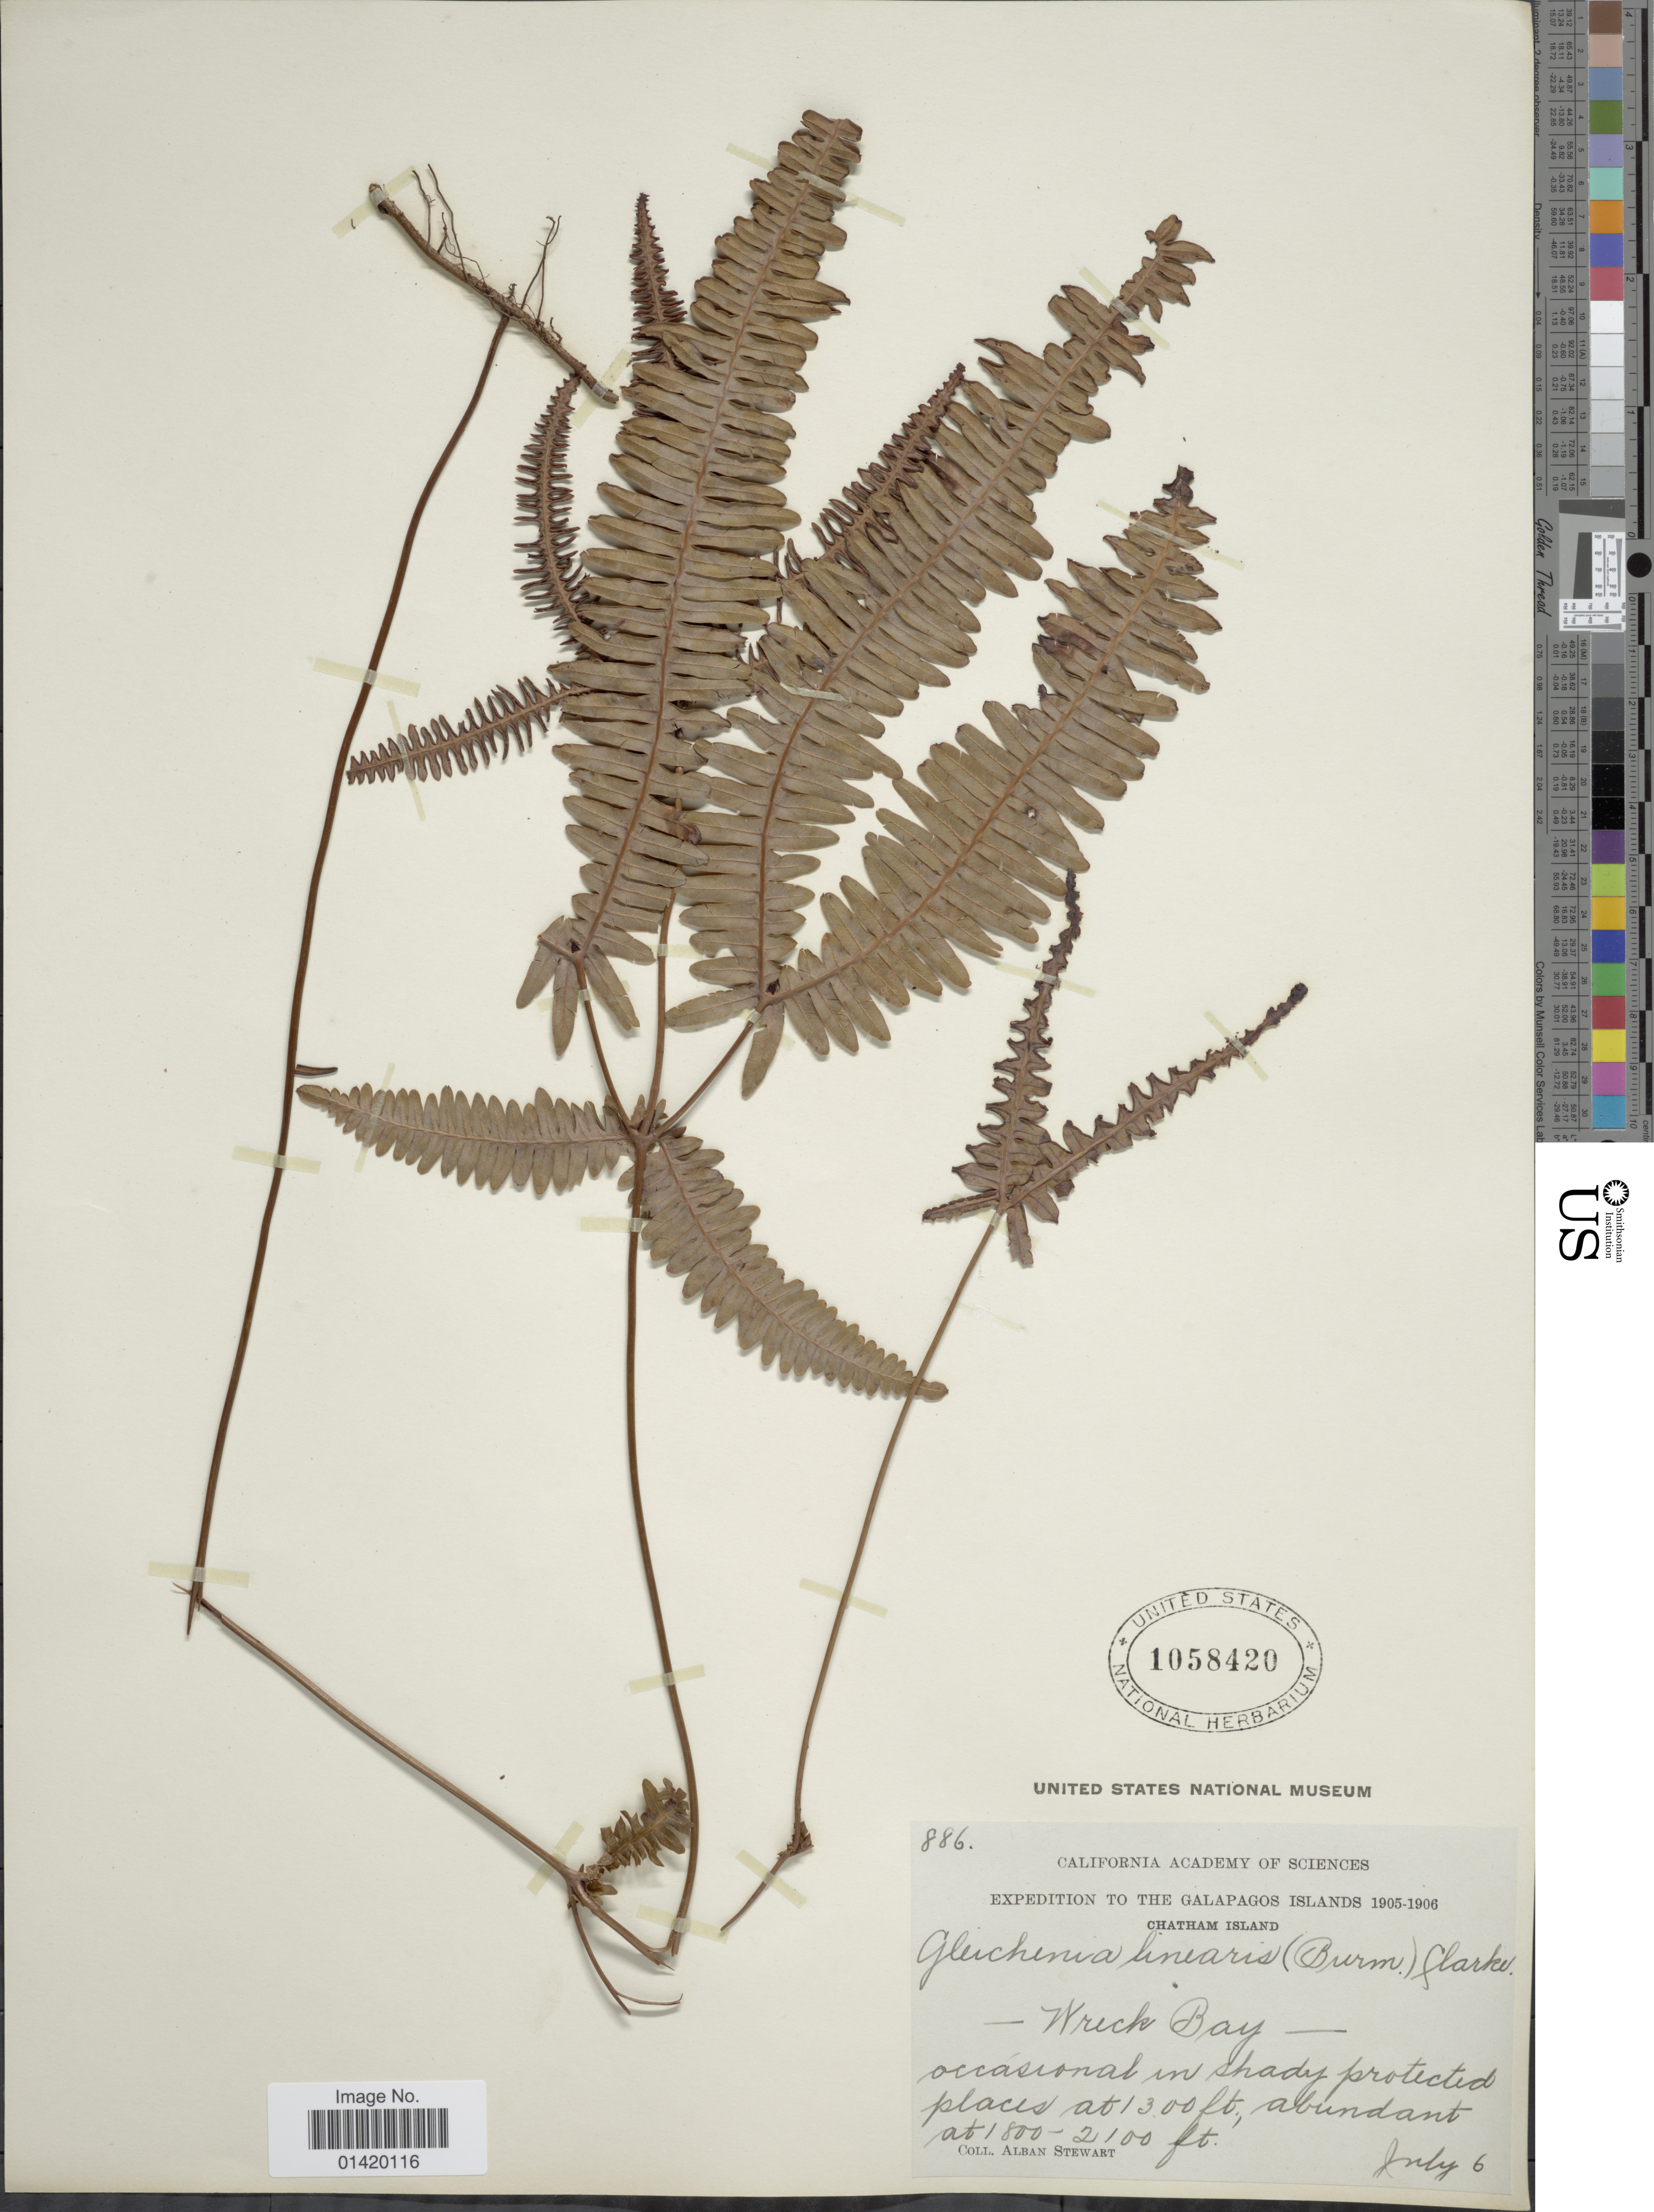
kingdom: Plantae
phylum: Tracheophyta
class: Polypodiopsida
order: Gleicheniales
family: Gleicheniaceae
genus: Dicranopteris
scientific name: Dicranopteris flexuosa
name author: (Schrad.) Underw.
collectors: A. Stewart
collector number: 886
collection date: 1905-07-06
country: New Zealand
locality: Chatham Island, Wreck Bay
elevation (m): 549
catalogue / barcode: US 1058420